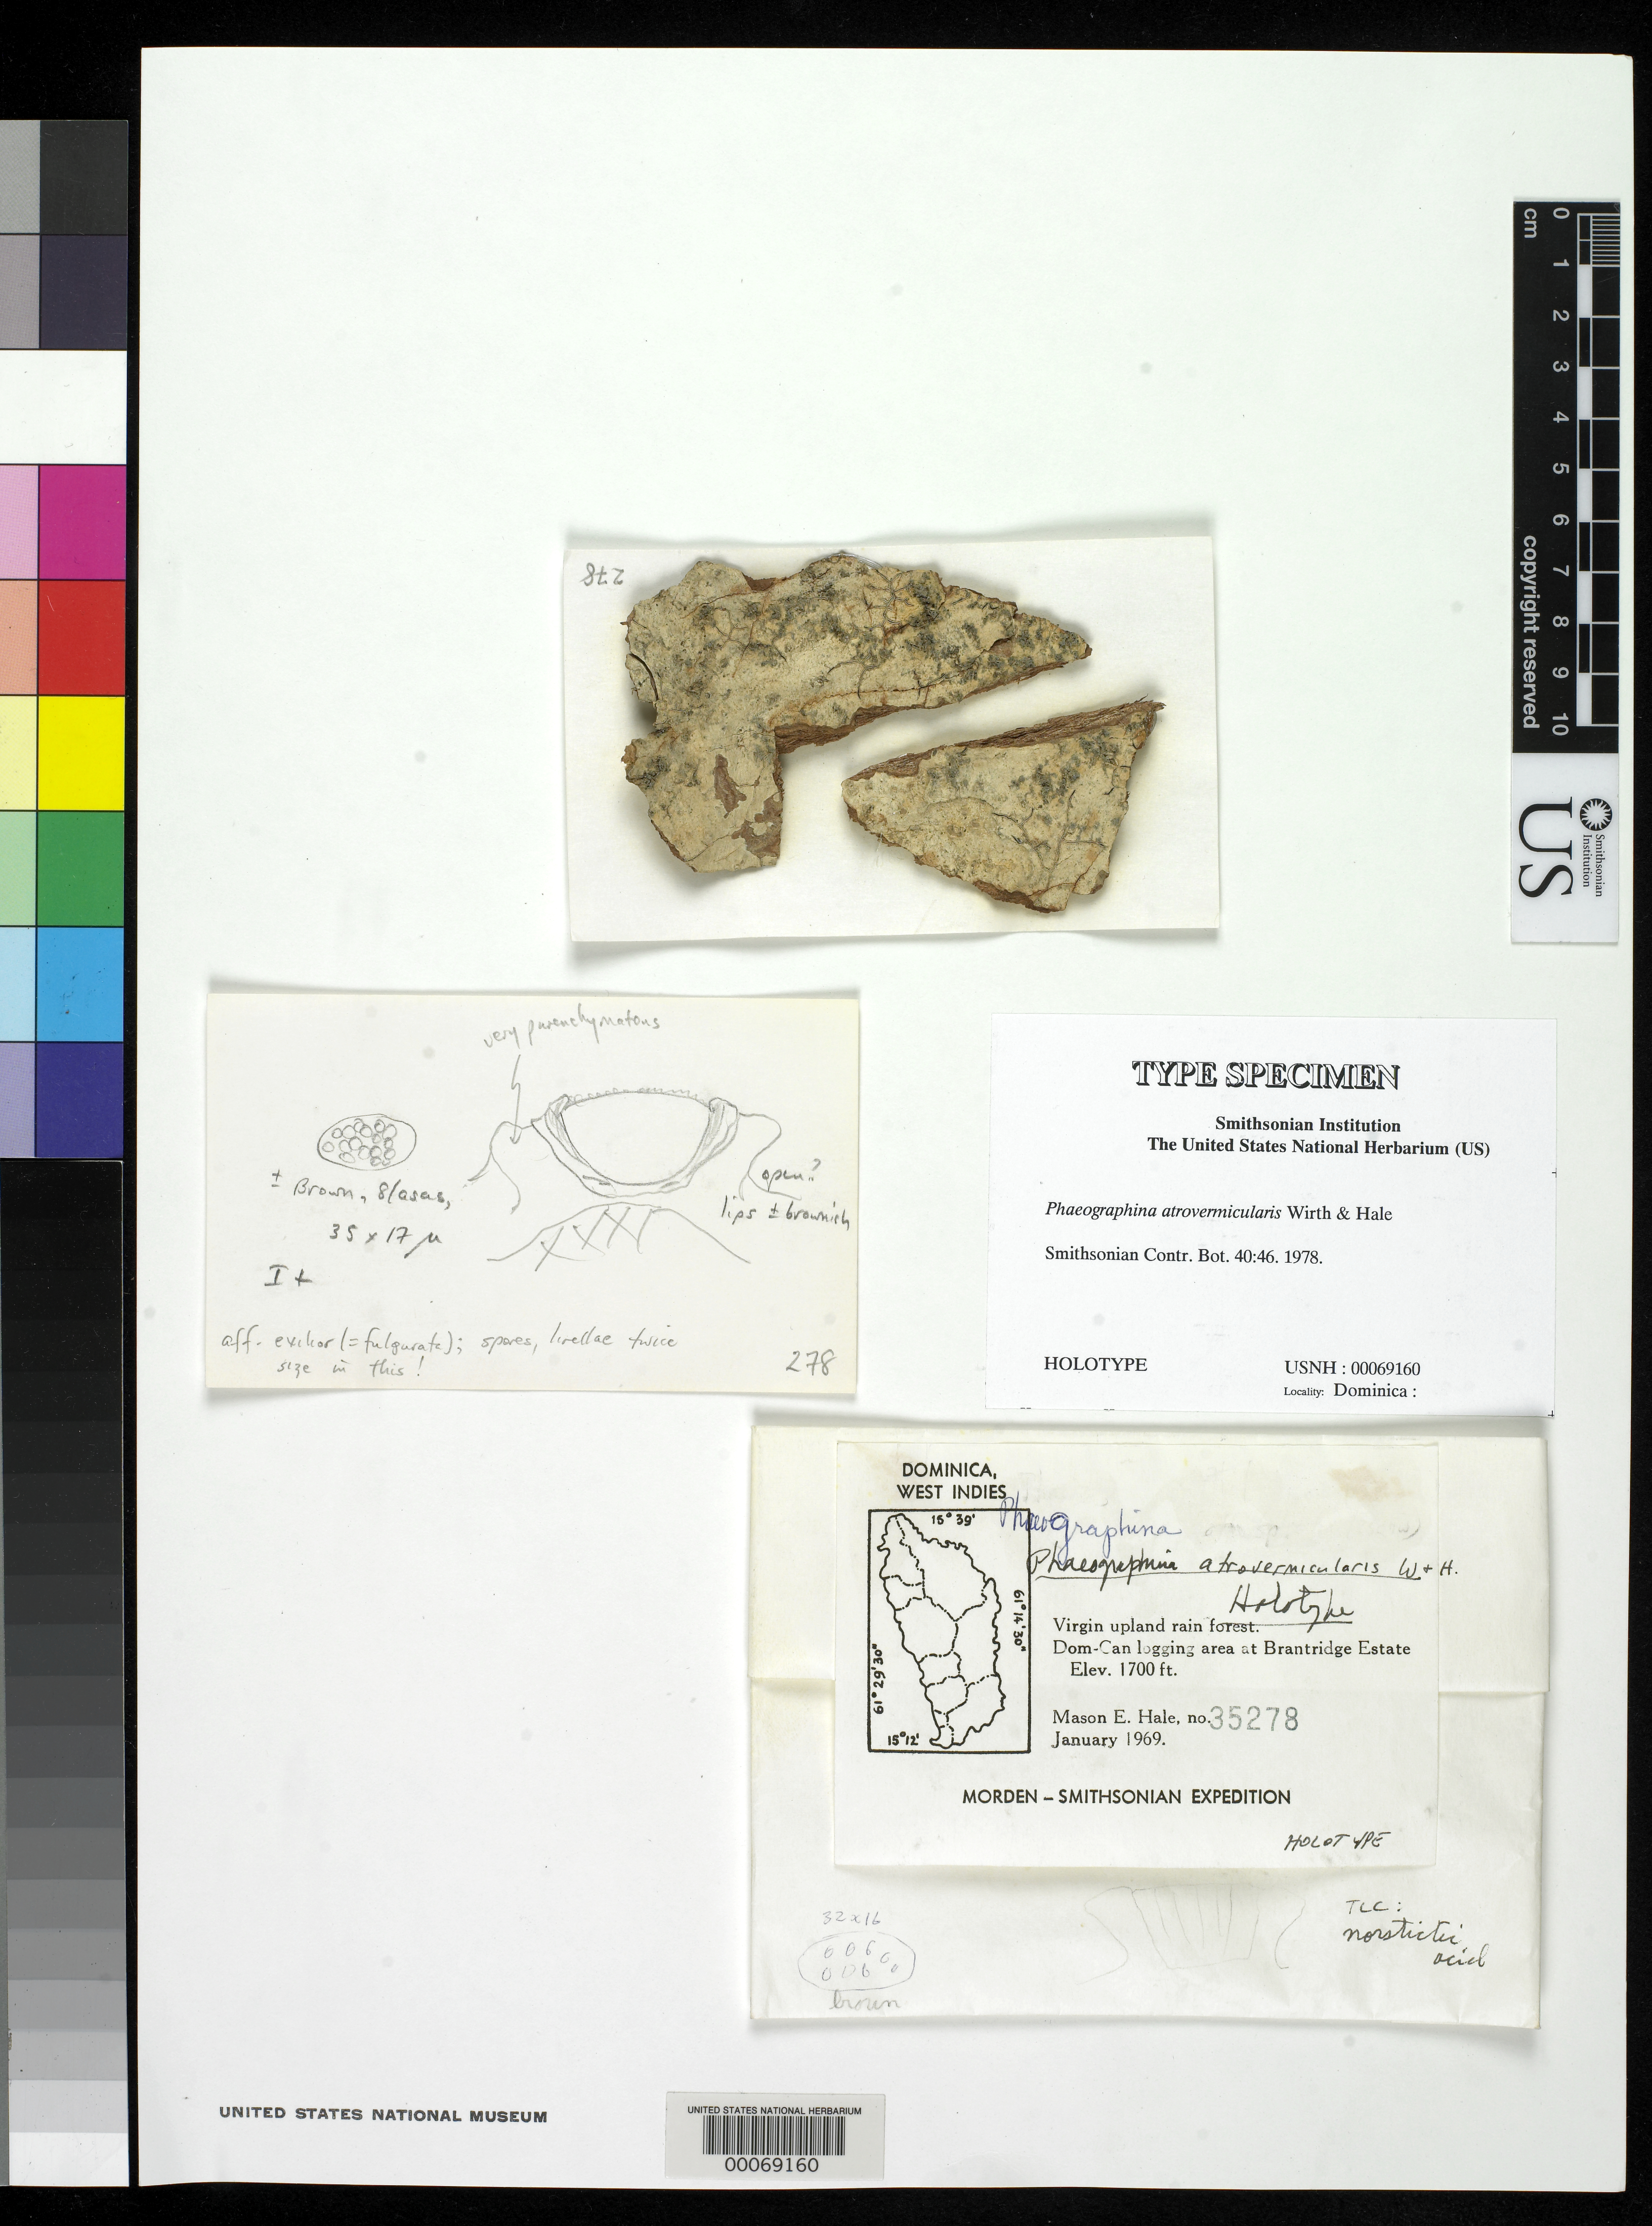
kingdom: Fungi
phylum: Ascomycota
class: Lecanoromycetes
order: Ostropales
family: Graphidaceae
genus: Phaeographina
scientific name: Phaeographina atrovermicularis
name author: M. Wirth & Hale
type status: Holotype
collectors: M. Hale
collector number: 35278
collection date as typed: Jan 1969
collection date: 1969-01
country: Dominica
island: Dominica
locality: Dom-Can Logging Area at Brantridge Estate.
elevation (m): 518